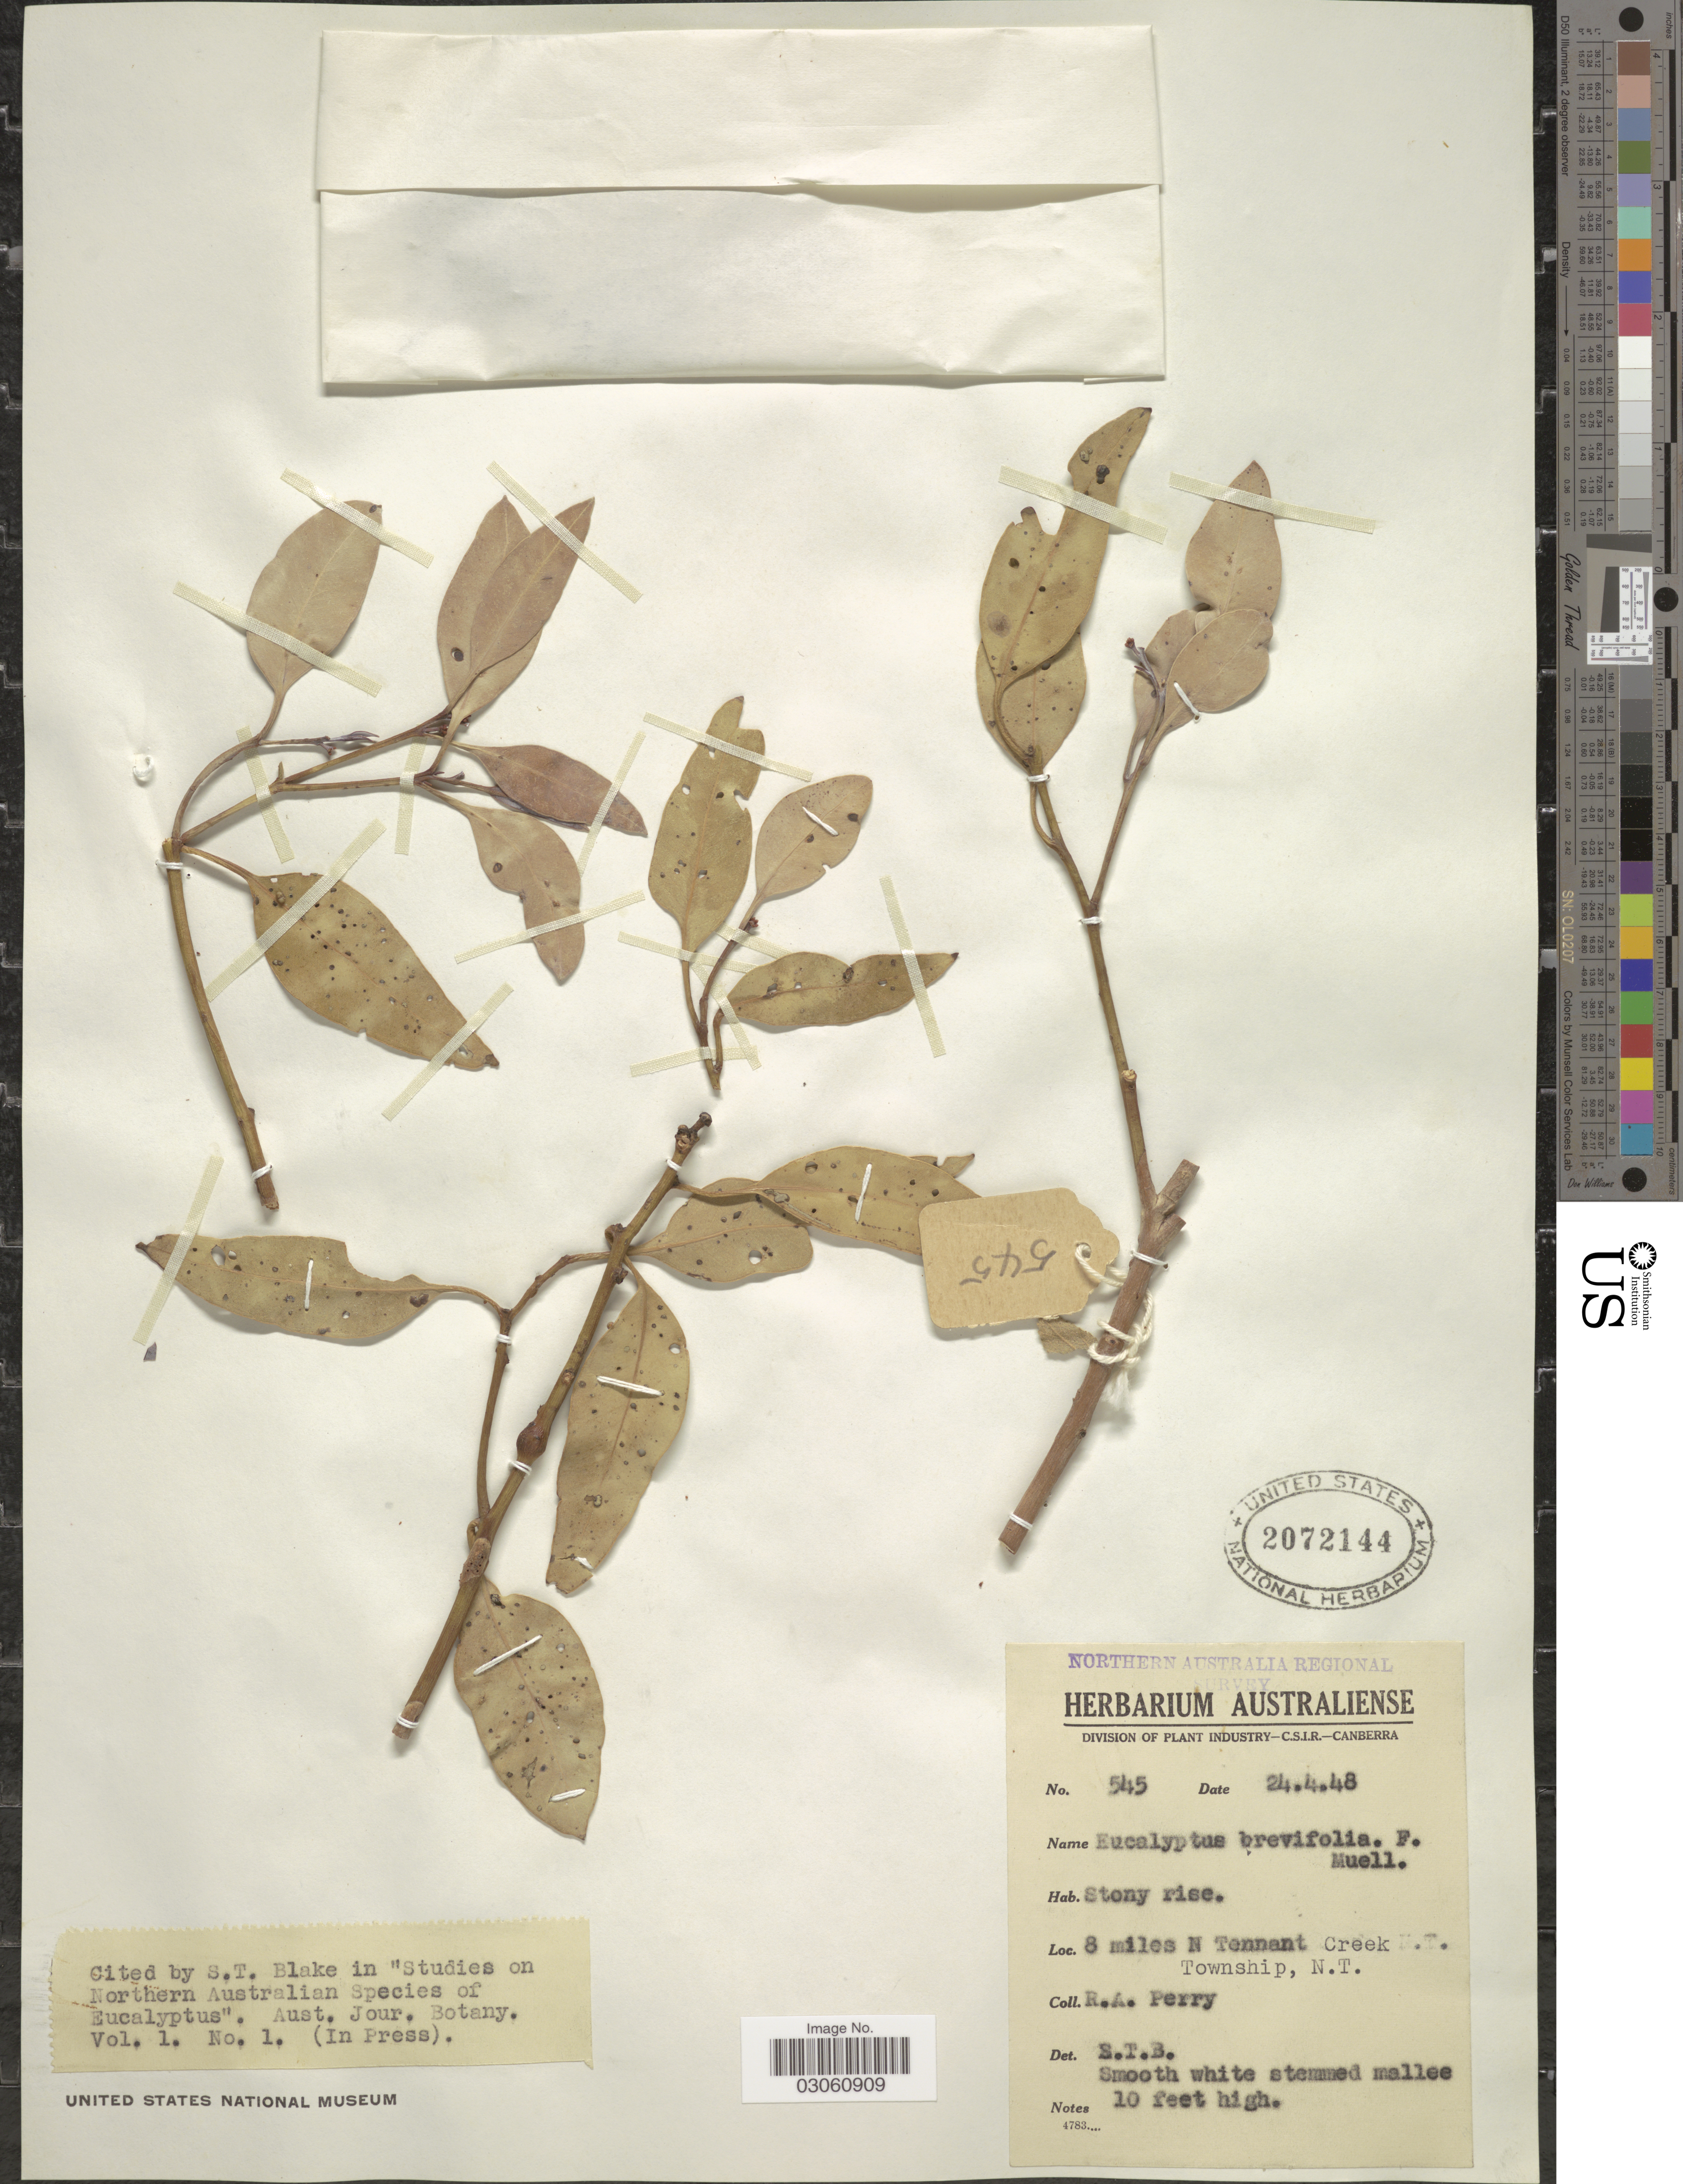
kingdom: Plantae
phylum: Tracheophyta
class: Magnoliopsida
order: Myrtales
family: Myrtaceae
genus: Eucalyptus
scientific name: Eucalyptus brevifolia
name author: F. Muell.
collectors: Perry, R. A.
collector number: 545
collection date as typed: Transcribed d/m/y: 24/4/48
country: Australia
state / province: Northern Territory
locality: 8 miles N Tennant Creek Township, N.T.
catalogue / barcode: US 2072144